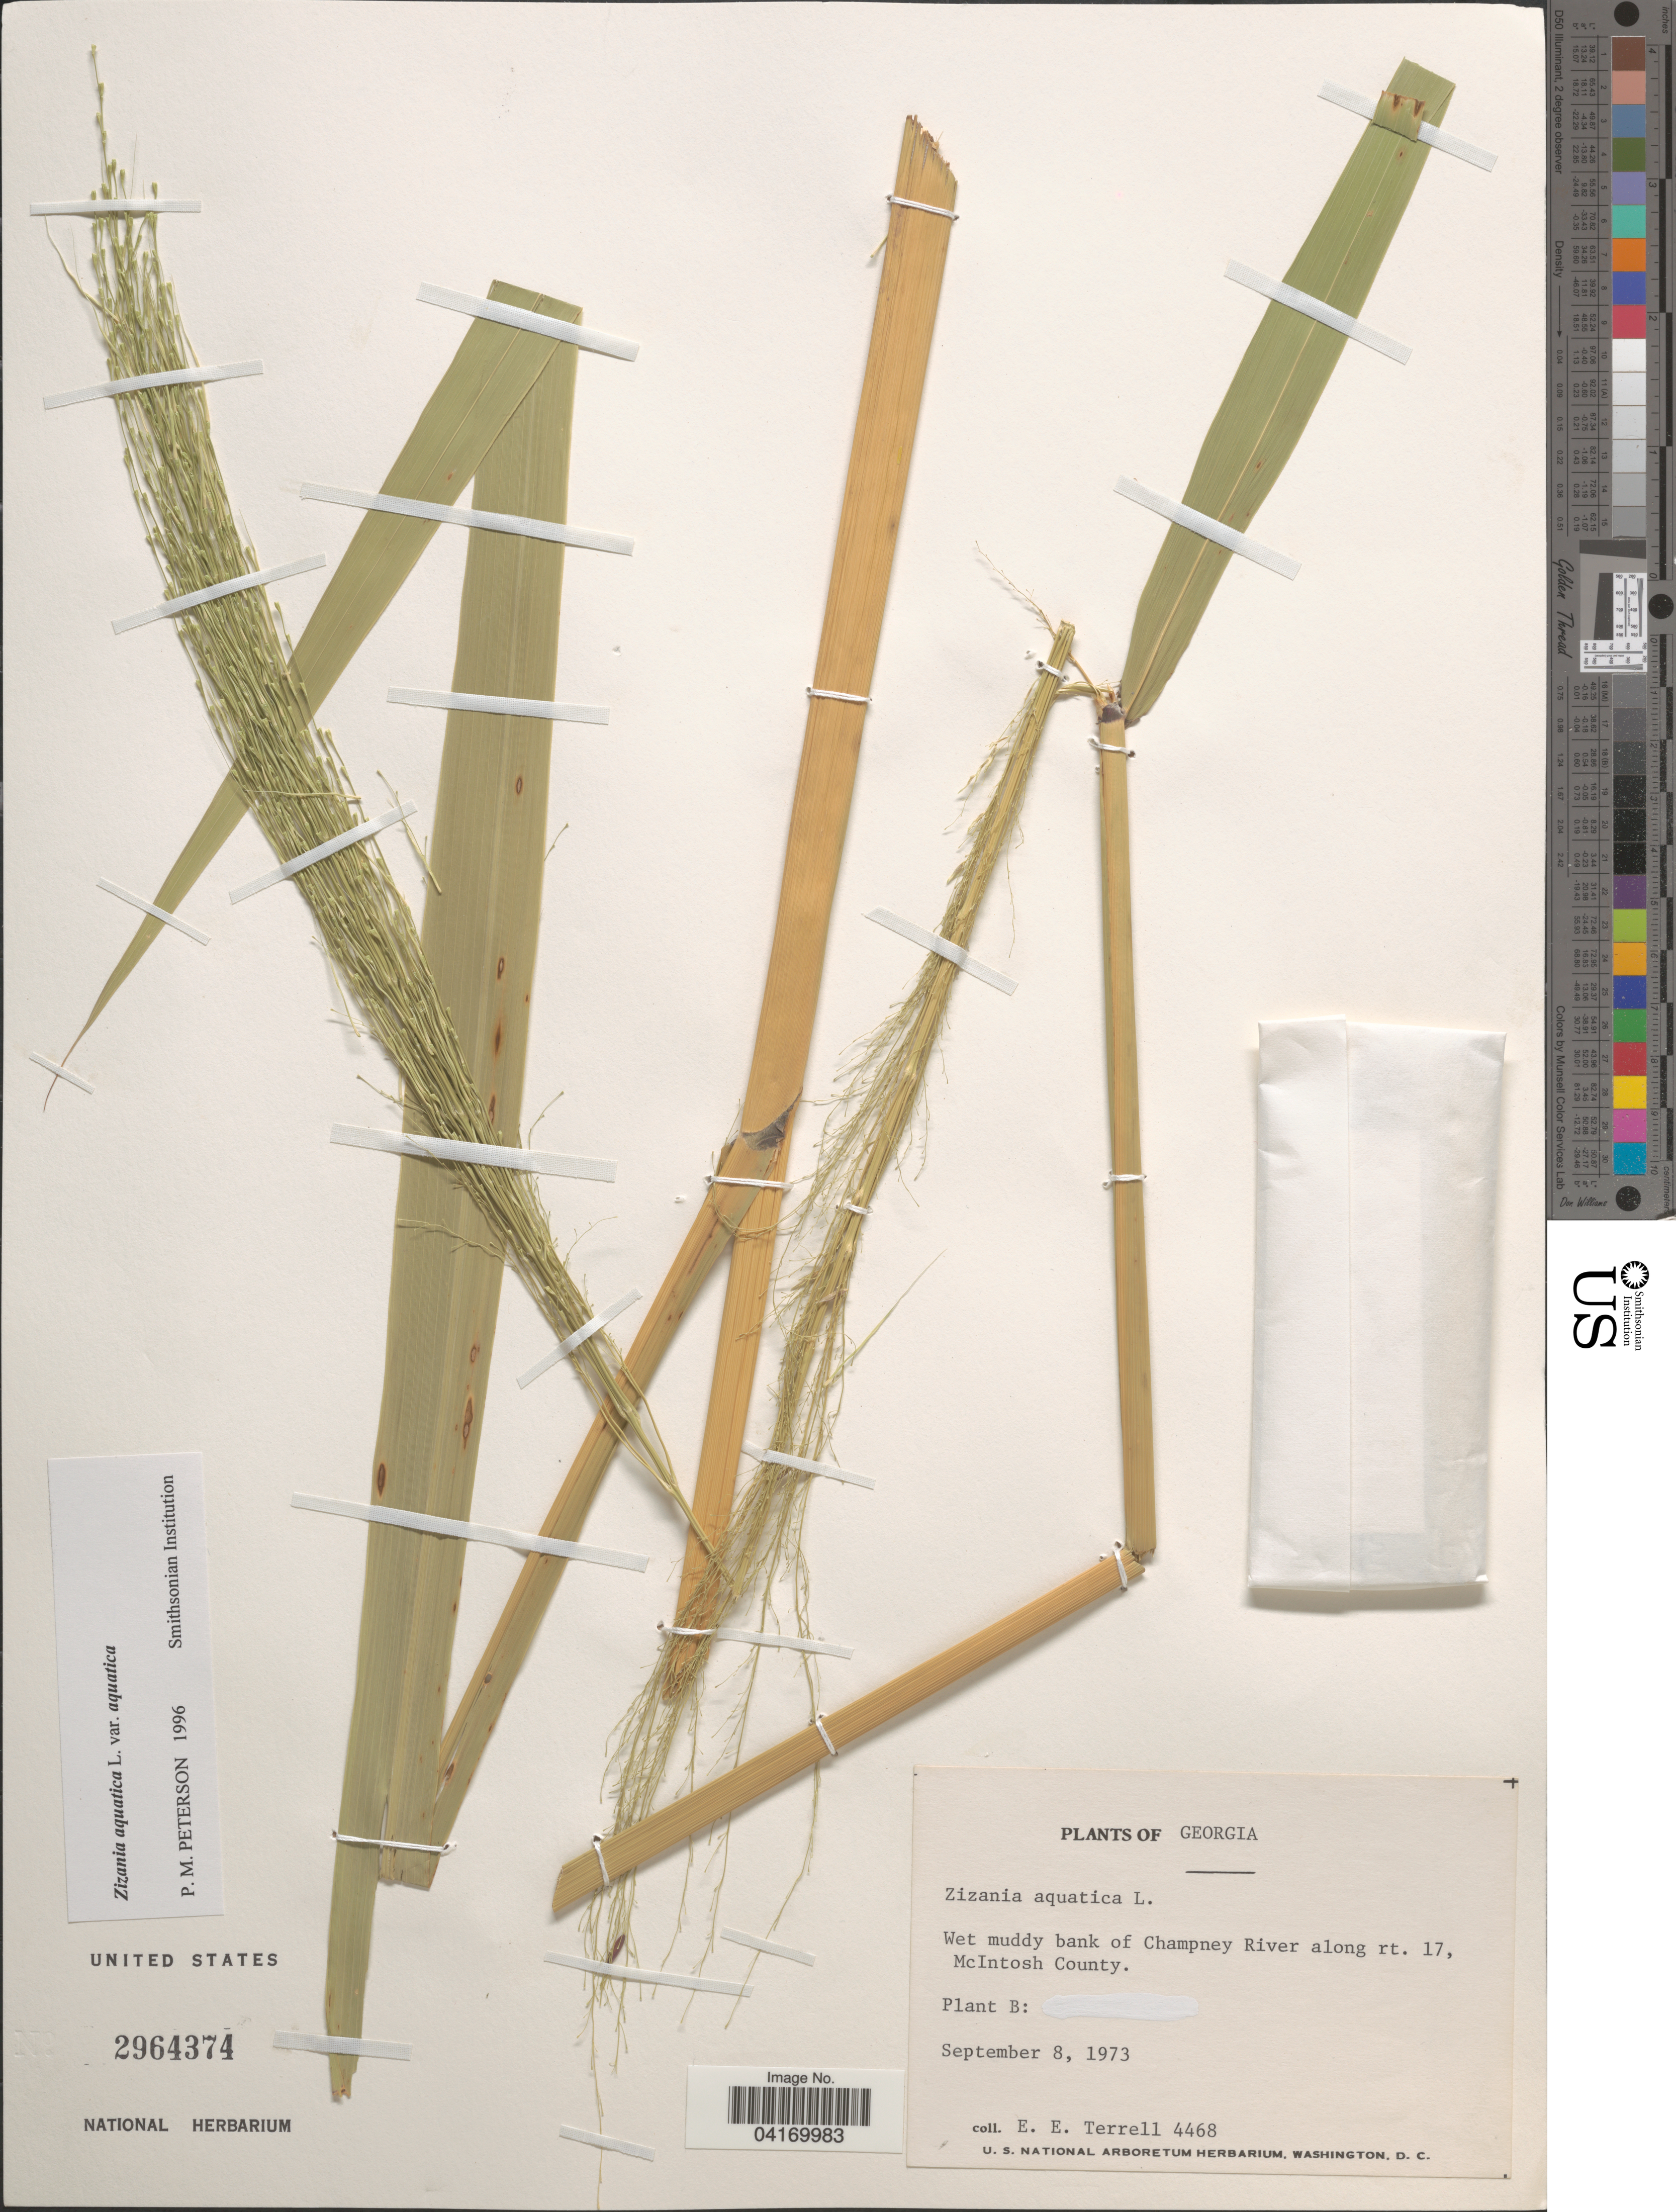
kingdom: Plantae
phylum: Tracheophyta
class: Liliopsida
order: Poales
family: Poaceae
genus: Zizania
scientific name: Zizania aquatica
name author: L.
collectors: E. E. Terrell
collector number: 4468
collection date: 1973-09-08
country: United States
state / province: Georgia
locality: Wet muddy bank of Champney River along rt. 17, McIntosh County.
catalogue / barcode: US 2964374